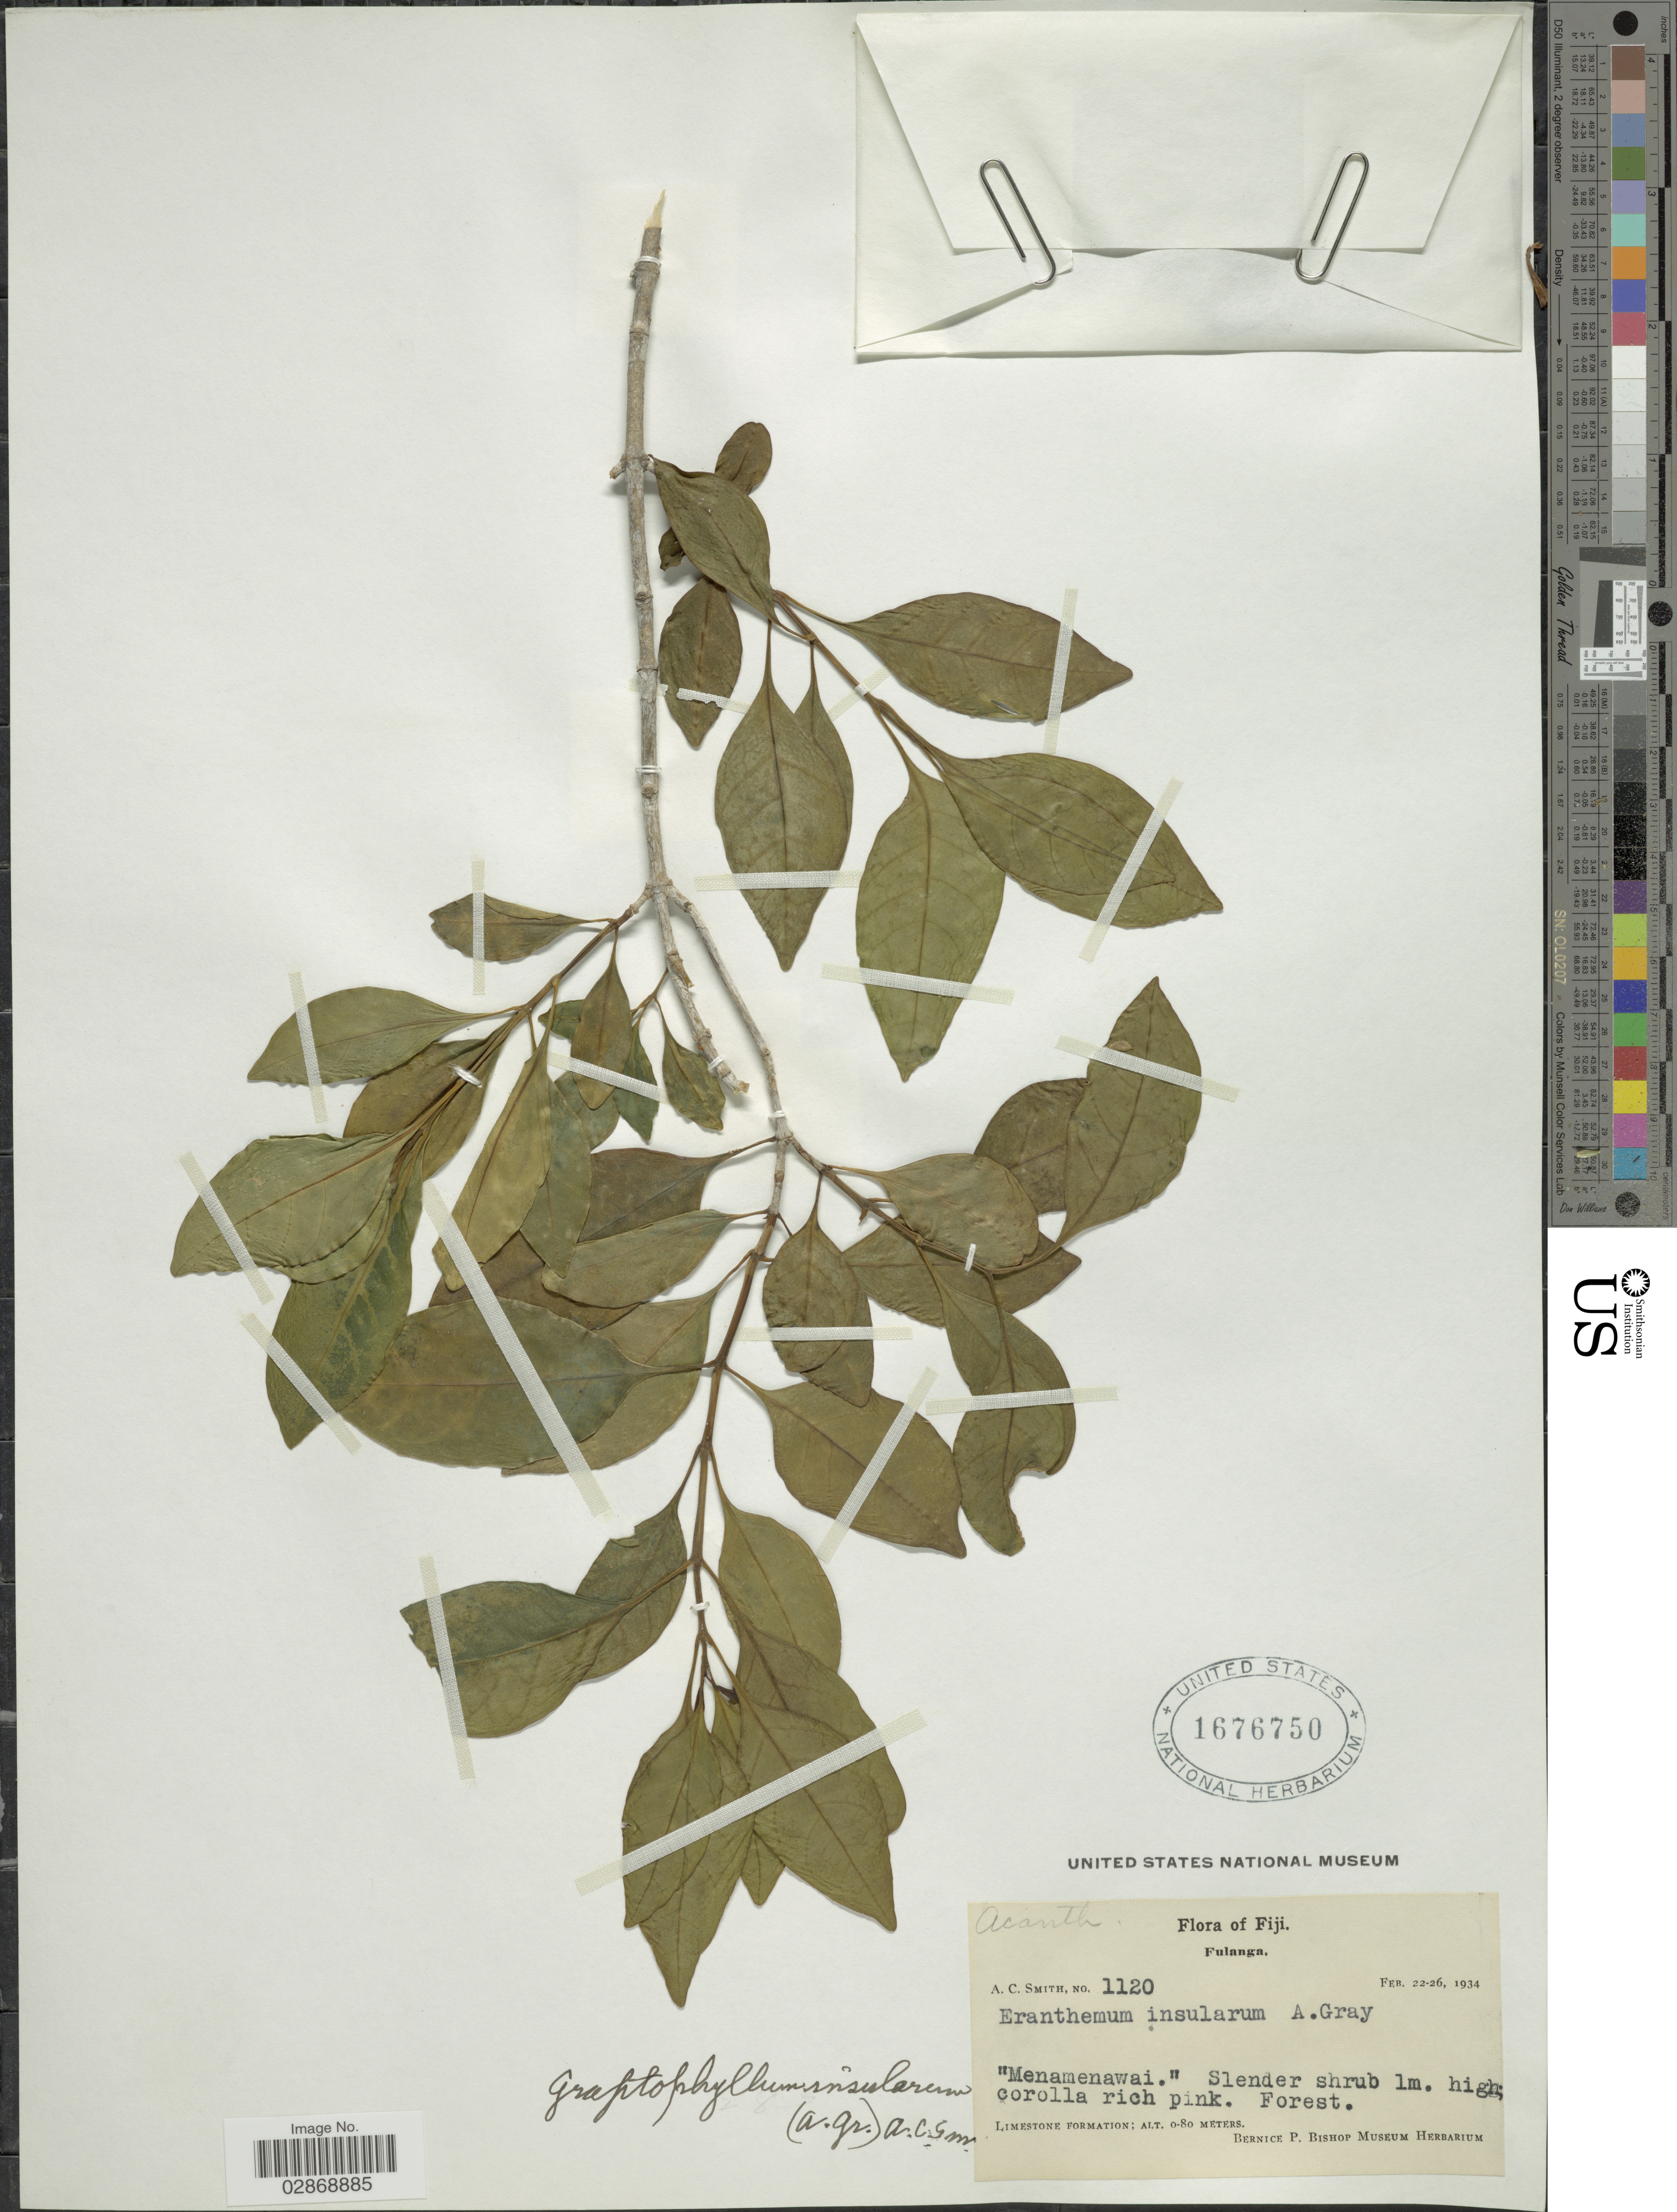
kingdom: Plantae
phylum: Tracheophyta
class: Magnoliopsida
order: Lamiales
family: Acanthaceae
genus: Graptophyllum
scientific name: Graptophyllum insularum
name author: (A. Gray) A.C. Sm.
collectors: A. C. Smith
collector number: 1120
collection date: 1934-02-22/1934-02-26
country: Fiji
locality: Fulanga.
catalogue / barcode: US 1676750